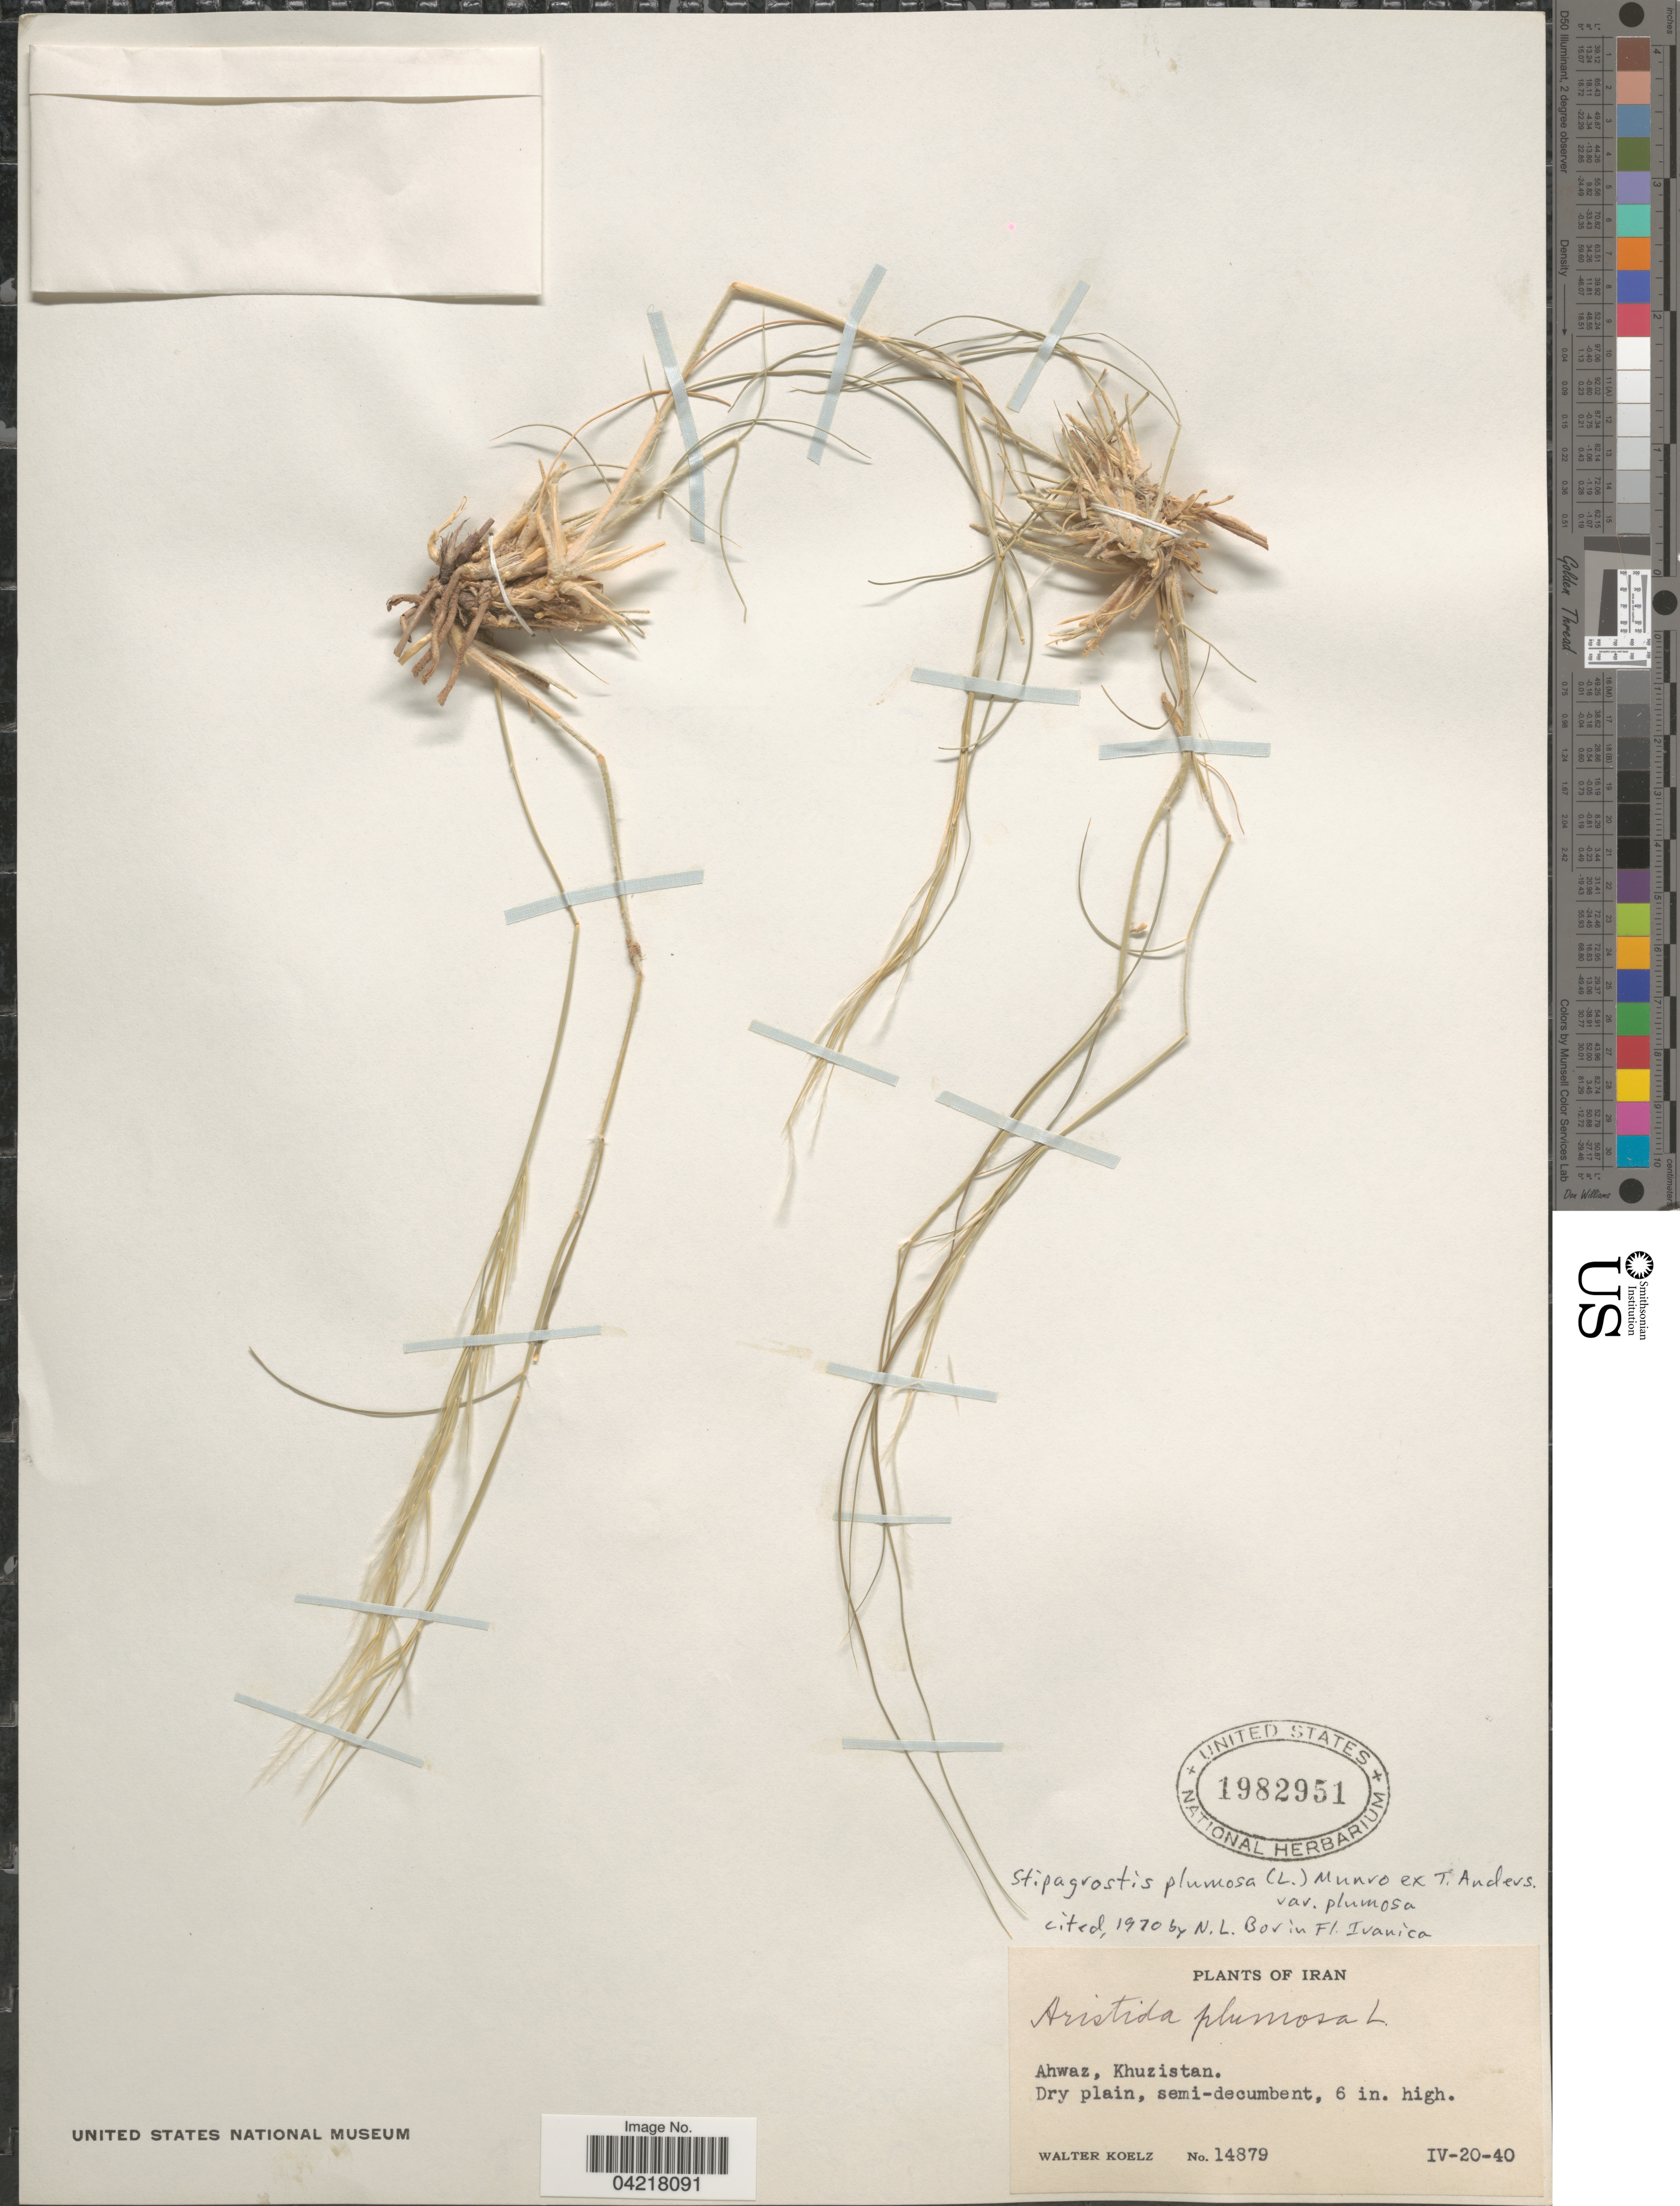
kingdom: Plantae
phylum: Tracheophyta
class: Liliopsida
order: Poales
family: Poaceae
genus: Stipagrostis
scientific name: Stipagrostis plumosa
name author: (L.) Munro ex T. Anderson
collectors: W. N. Koelz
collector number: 14879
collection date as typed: Transcribed d/m/y: 20/4/40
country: Iran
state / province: Khuzestan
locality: Ahwaz, Khuzistan.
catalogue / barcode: US 1982951